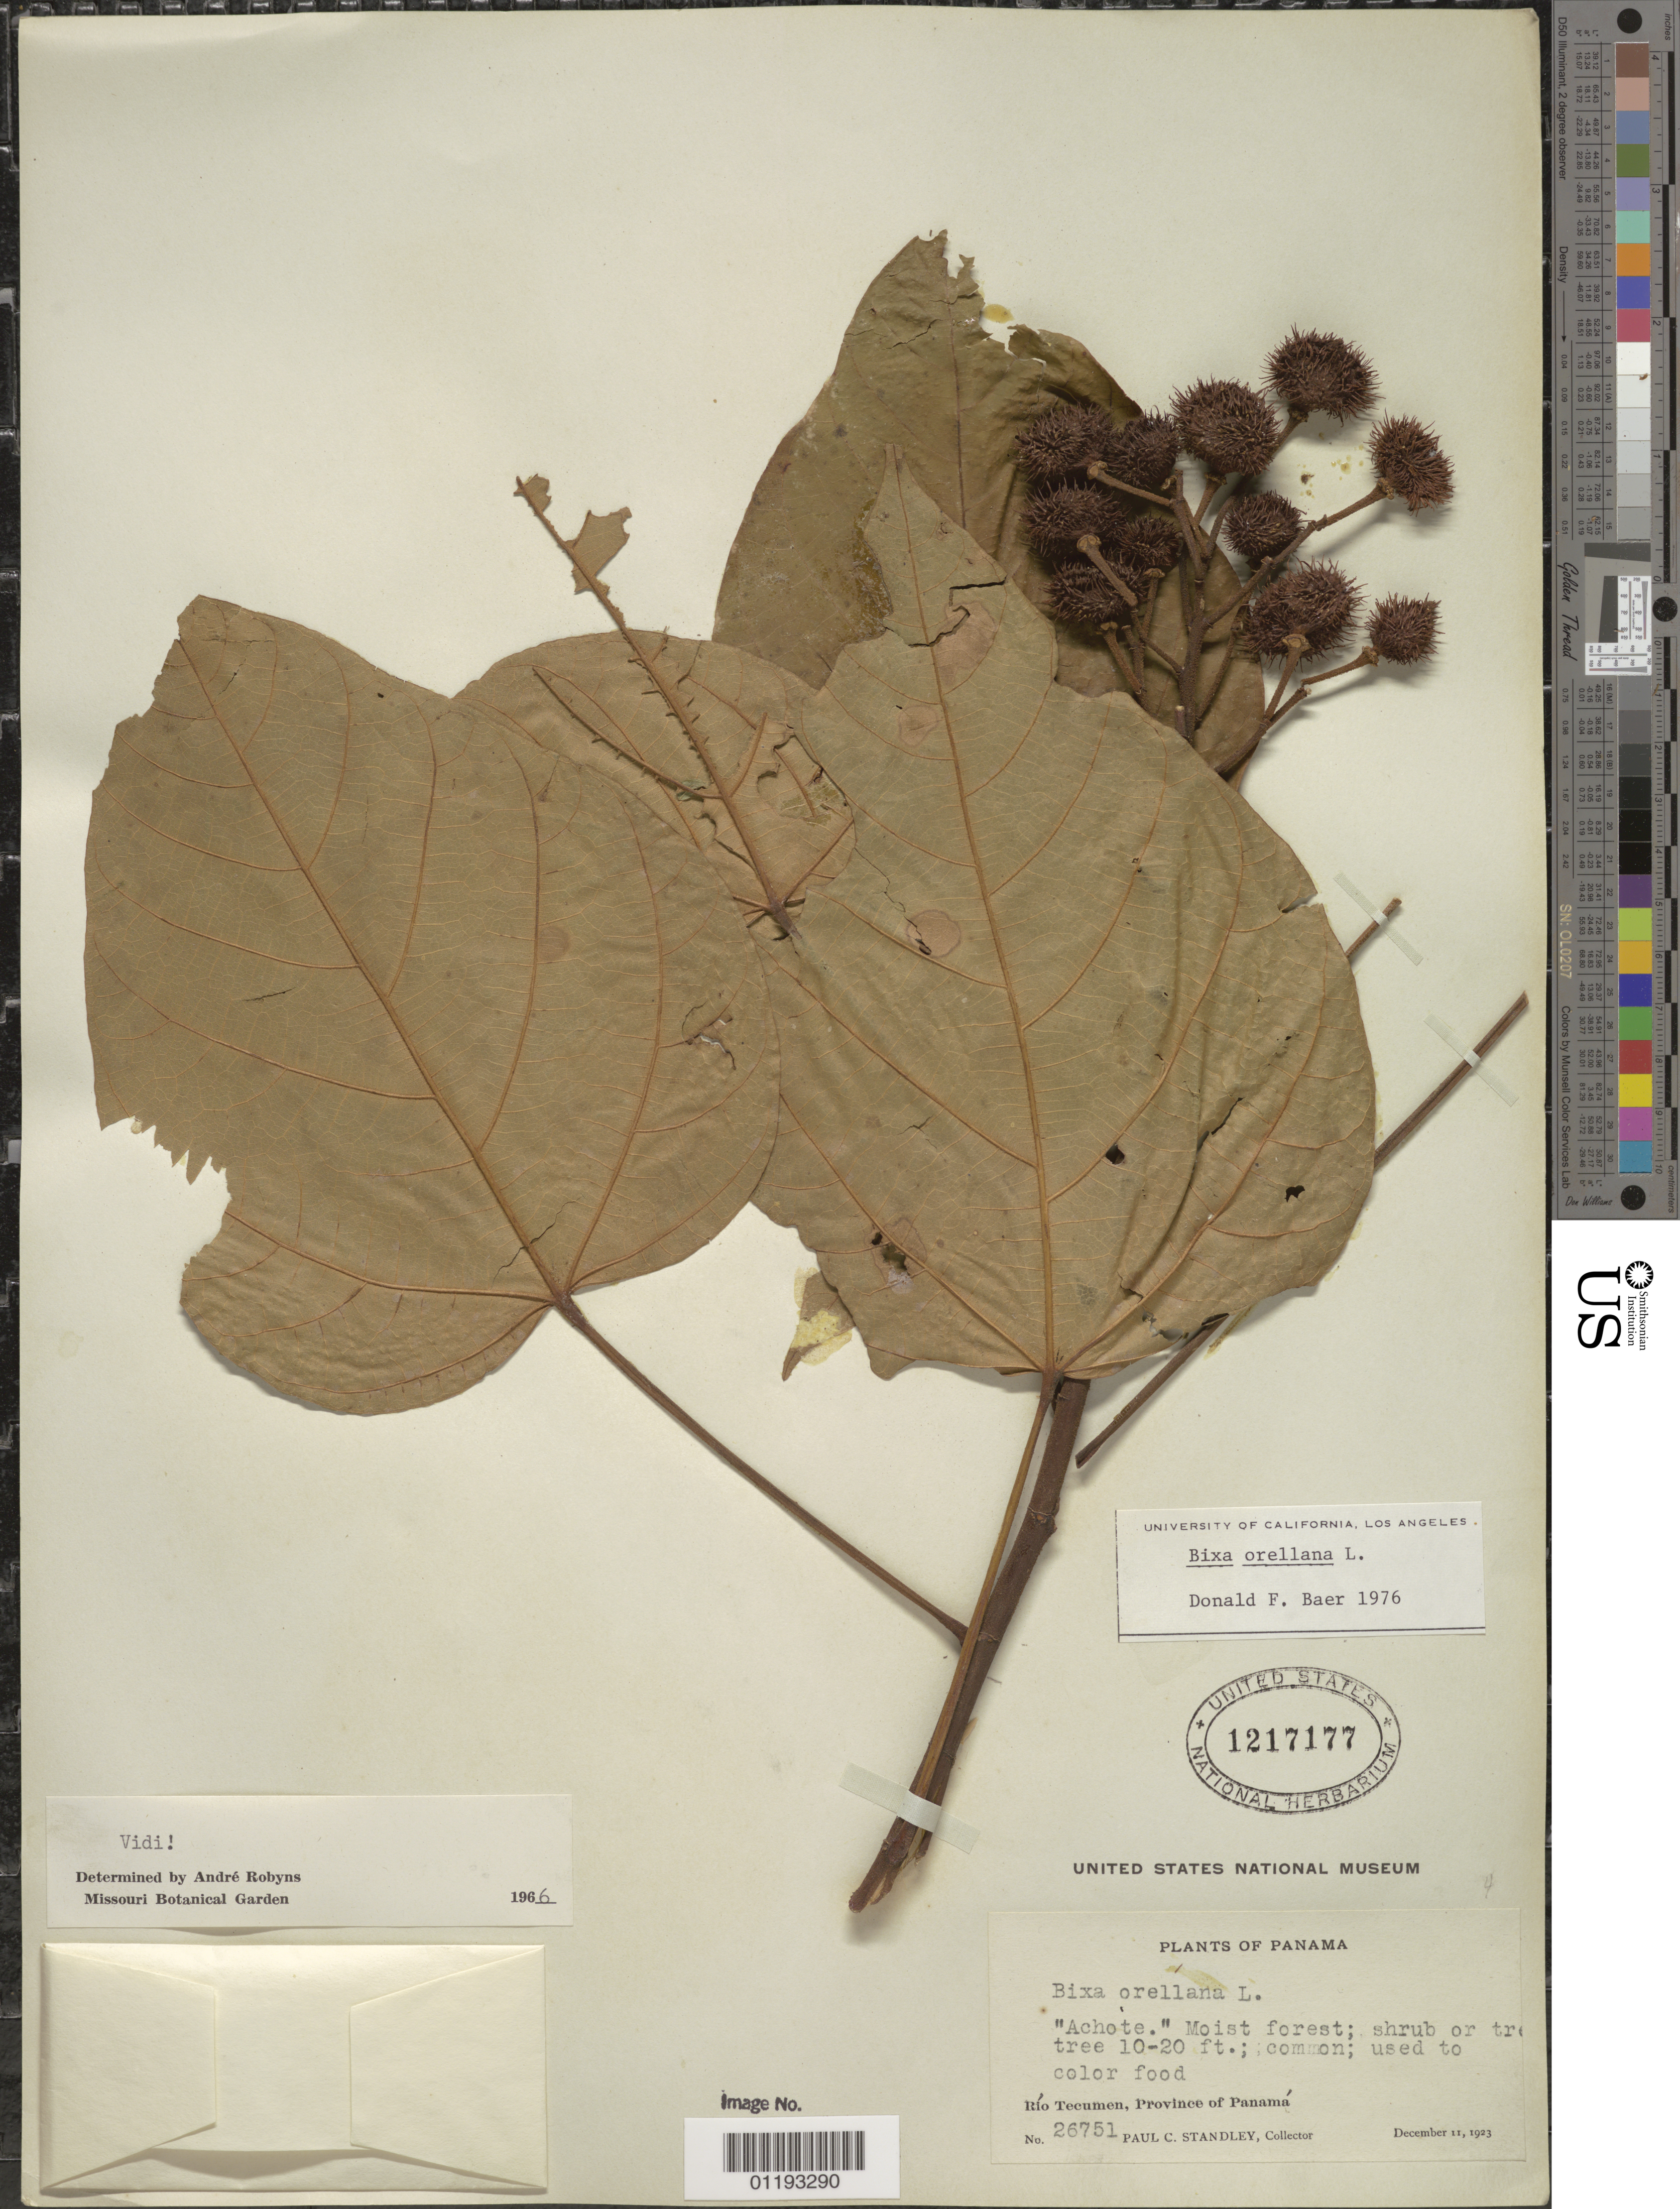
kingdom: Plantae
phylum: Tracheophyta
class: Magnoliopsida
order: Malvales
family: Bixaceae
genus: Bixa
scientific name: Bixa orellana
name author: L.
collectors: P. C. Standley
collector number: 26751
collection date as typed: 11 Dec 1923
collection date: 1923-12-11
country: Panama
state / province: Panamá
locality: Rio Tecumen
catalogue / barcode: US 1217177